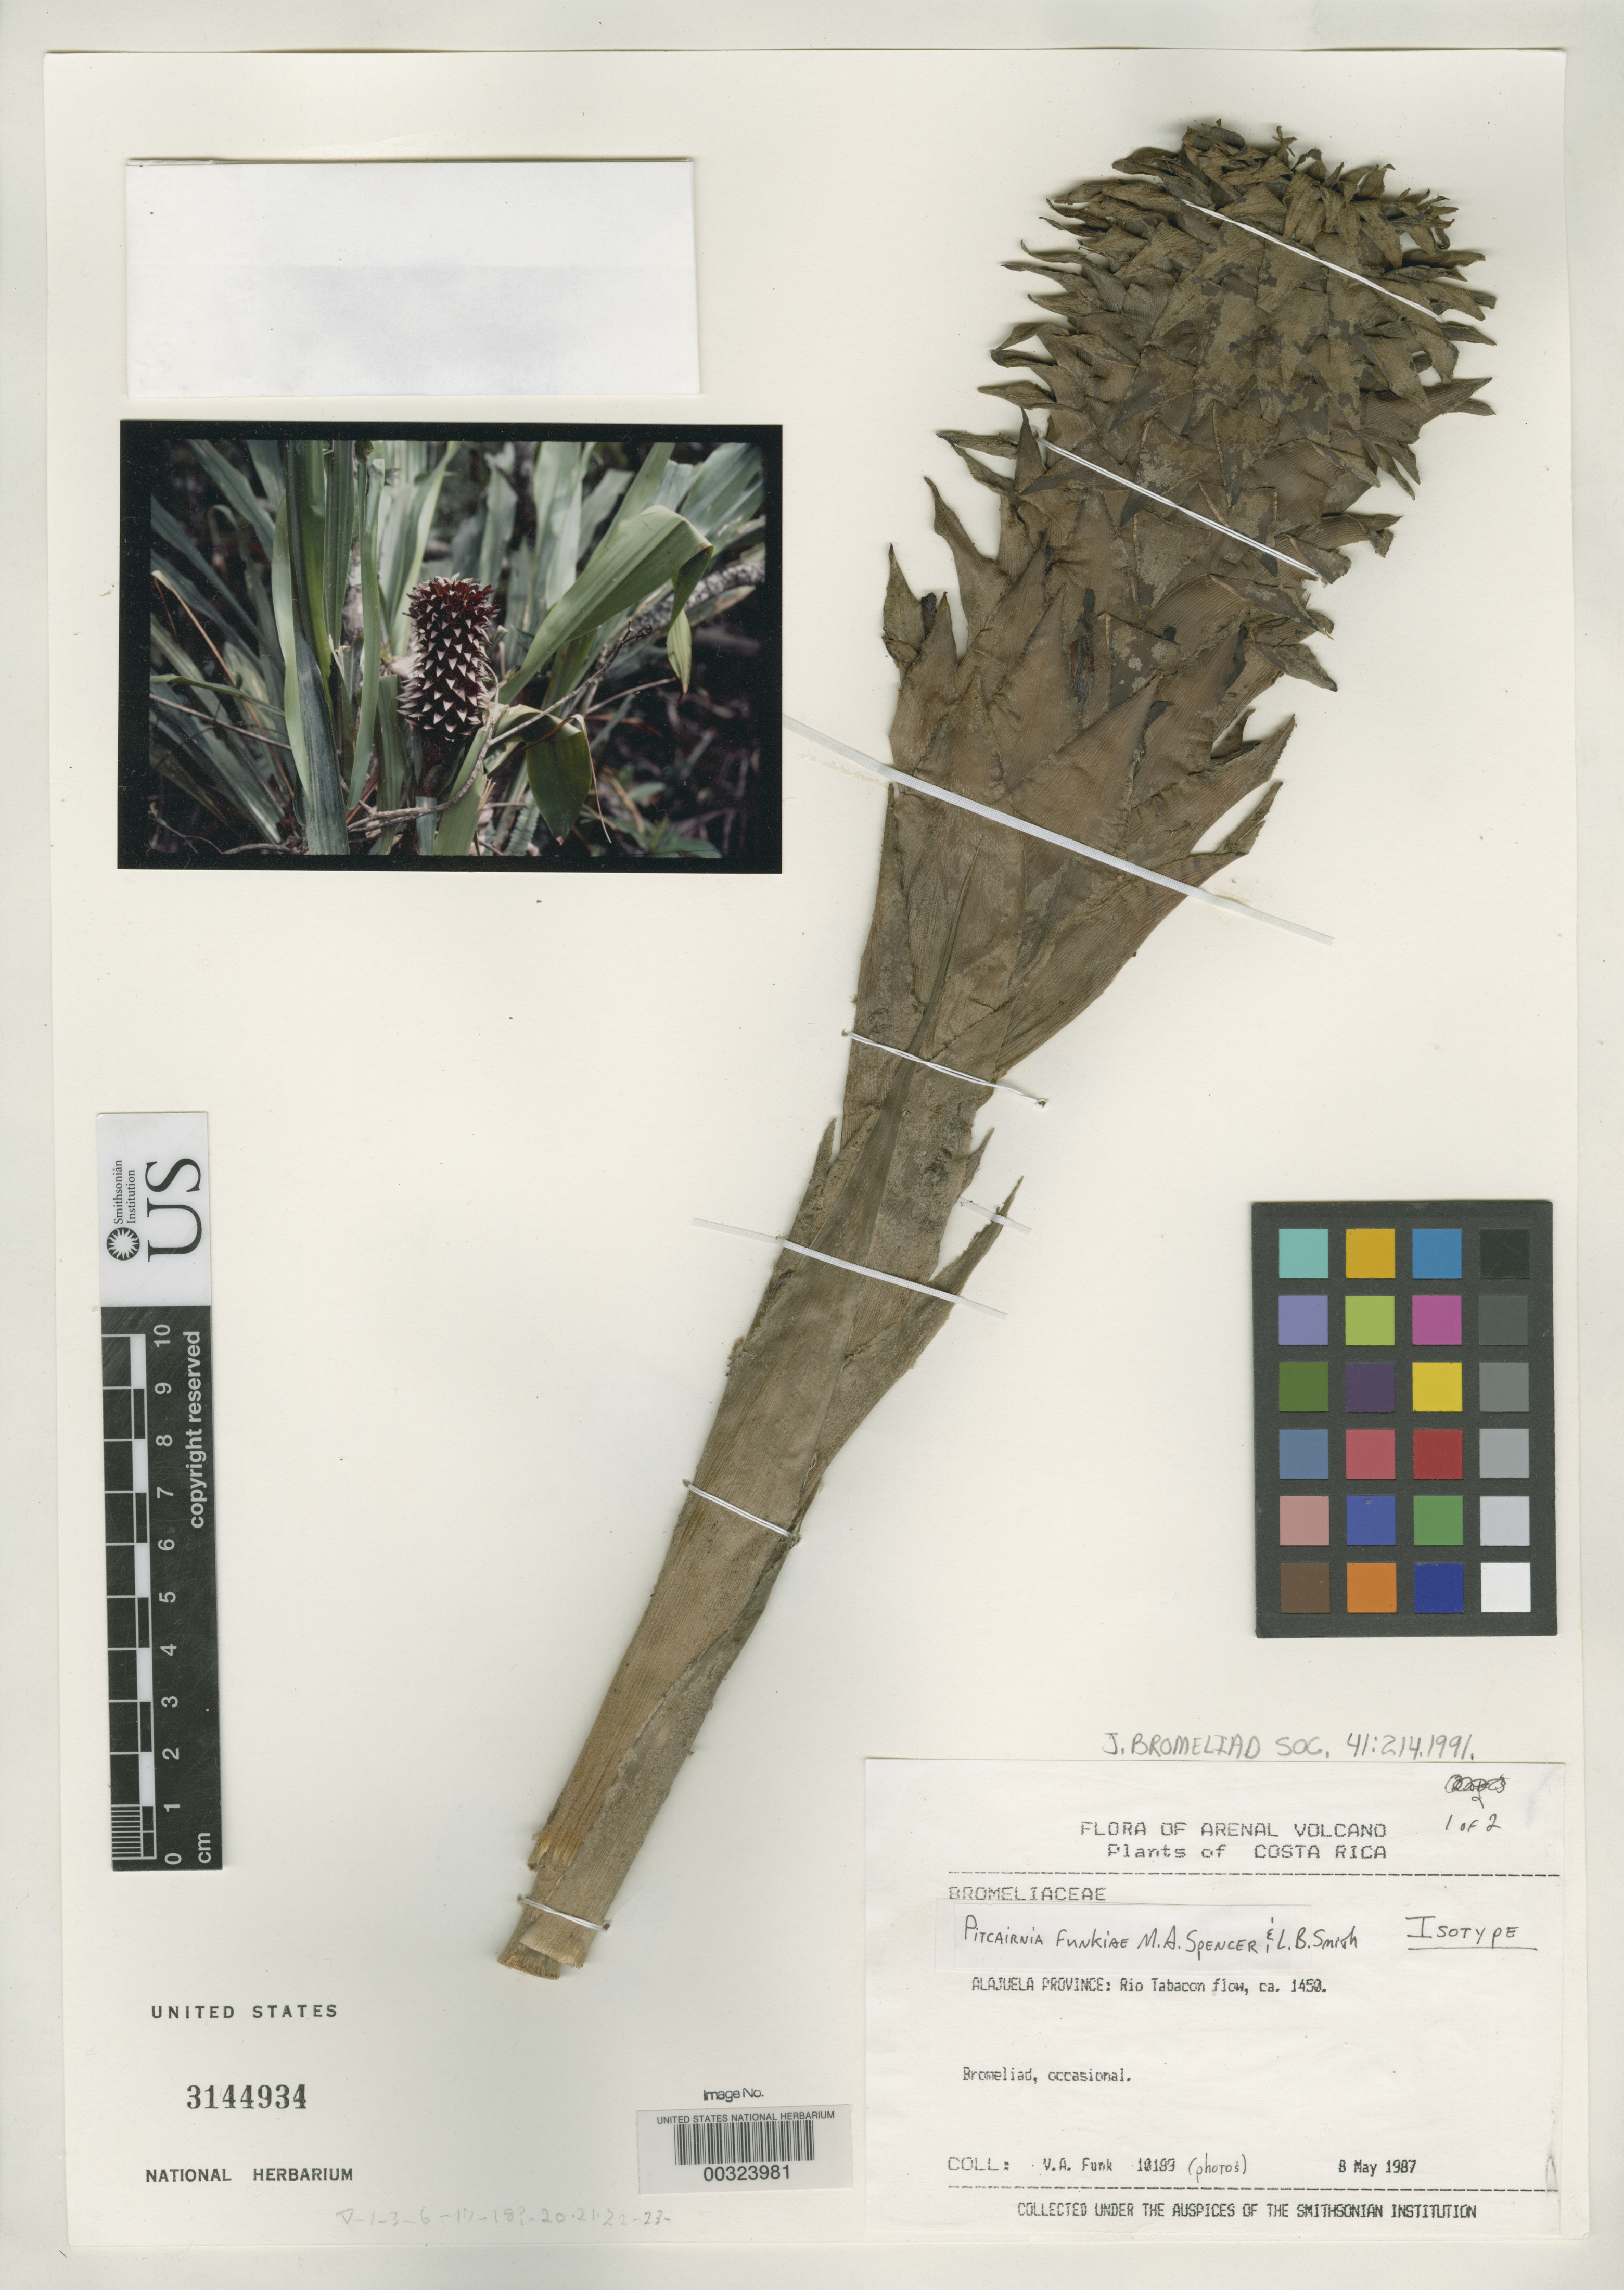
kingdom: Plantae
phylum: Tracheophyta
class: Liliopsida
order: Poales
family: Bromeliaceae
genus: Pitcairnia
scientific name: Pitcairnia funkiae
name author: M.A. Spencer & L.B. Sm.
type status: Isotype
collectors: V. Funk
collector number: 10189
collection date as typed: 08 May 1987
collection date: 1987-05-08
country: Costa Rica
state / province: Alajuela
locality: Rio Tabacon flow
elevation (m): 1450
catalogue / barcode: US 3144934